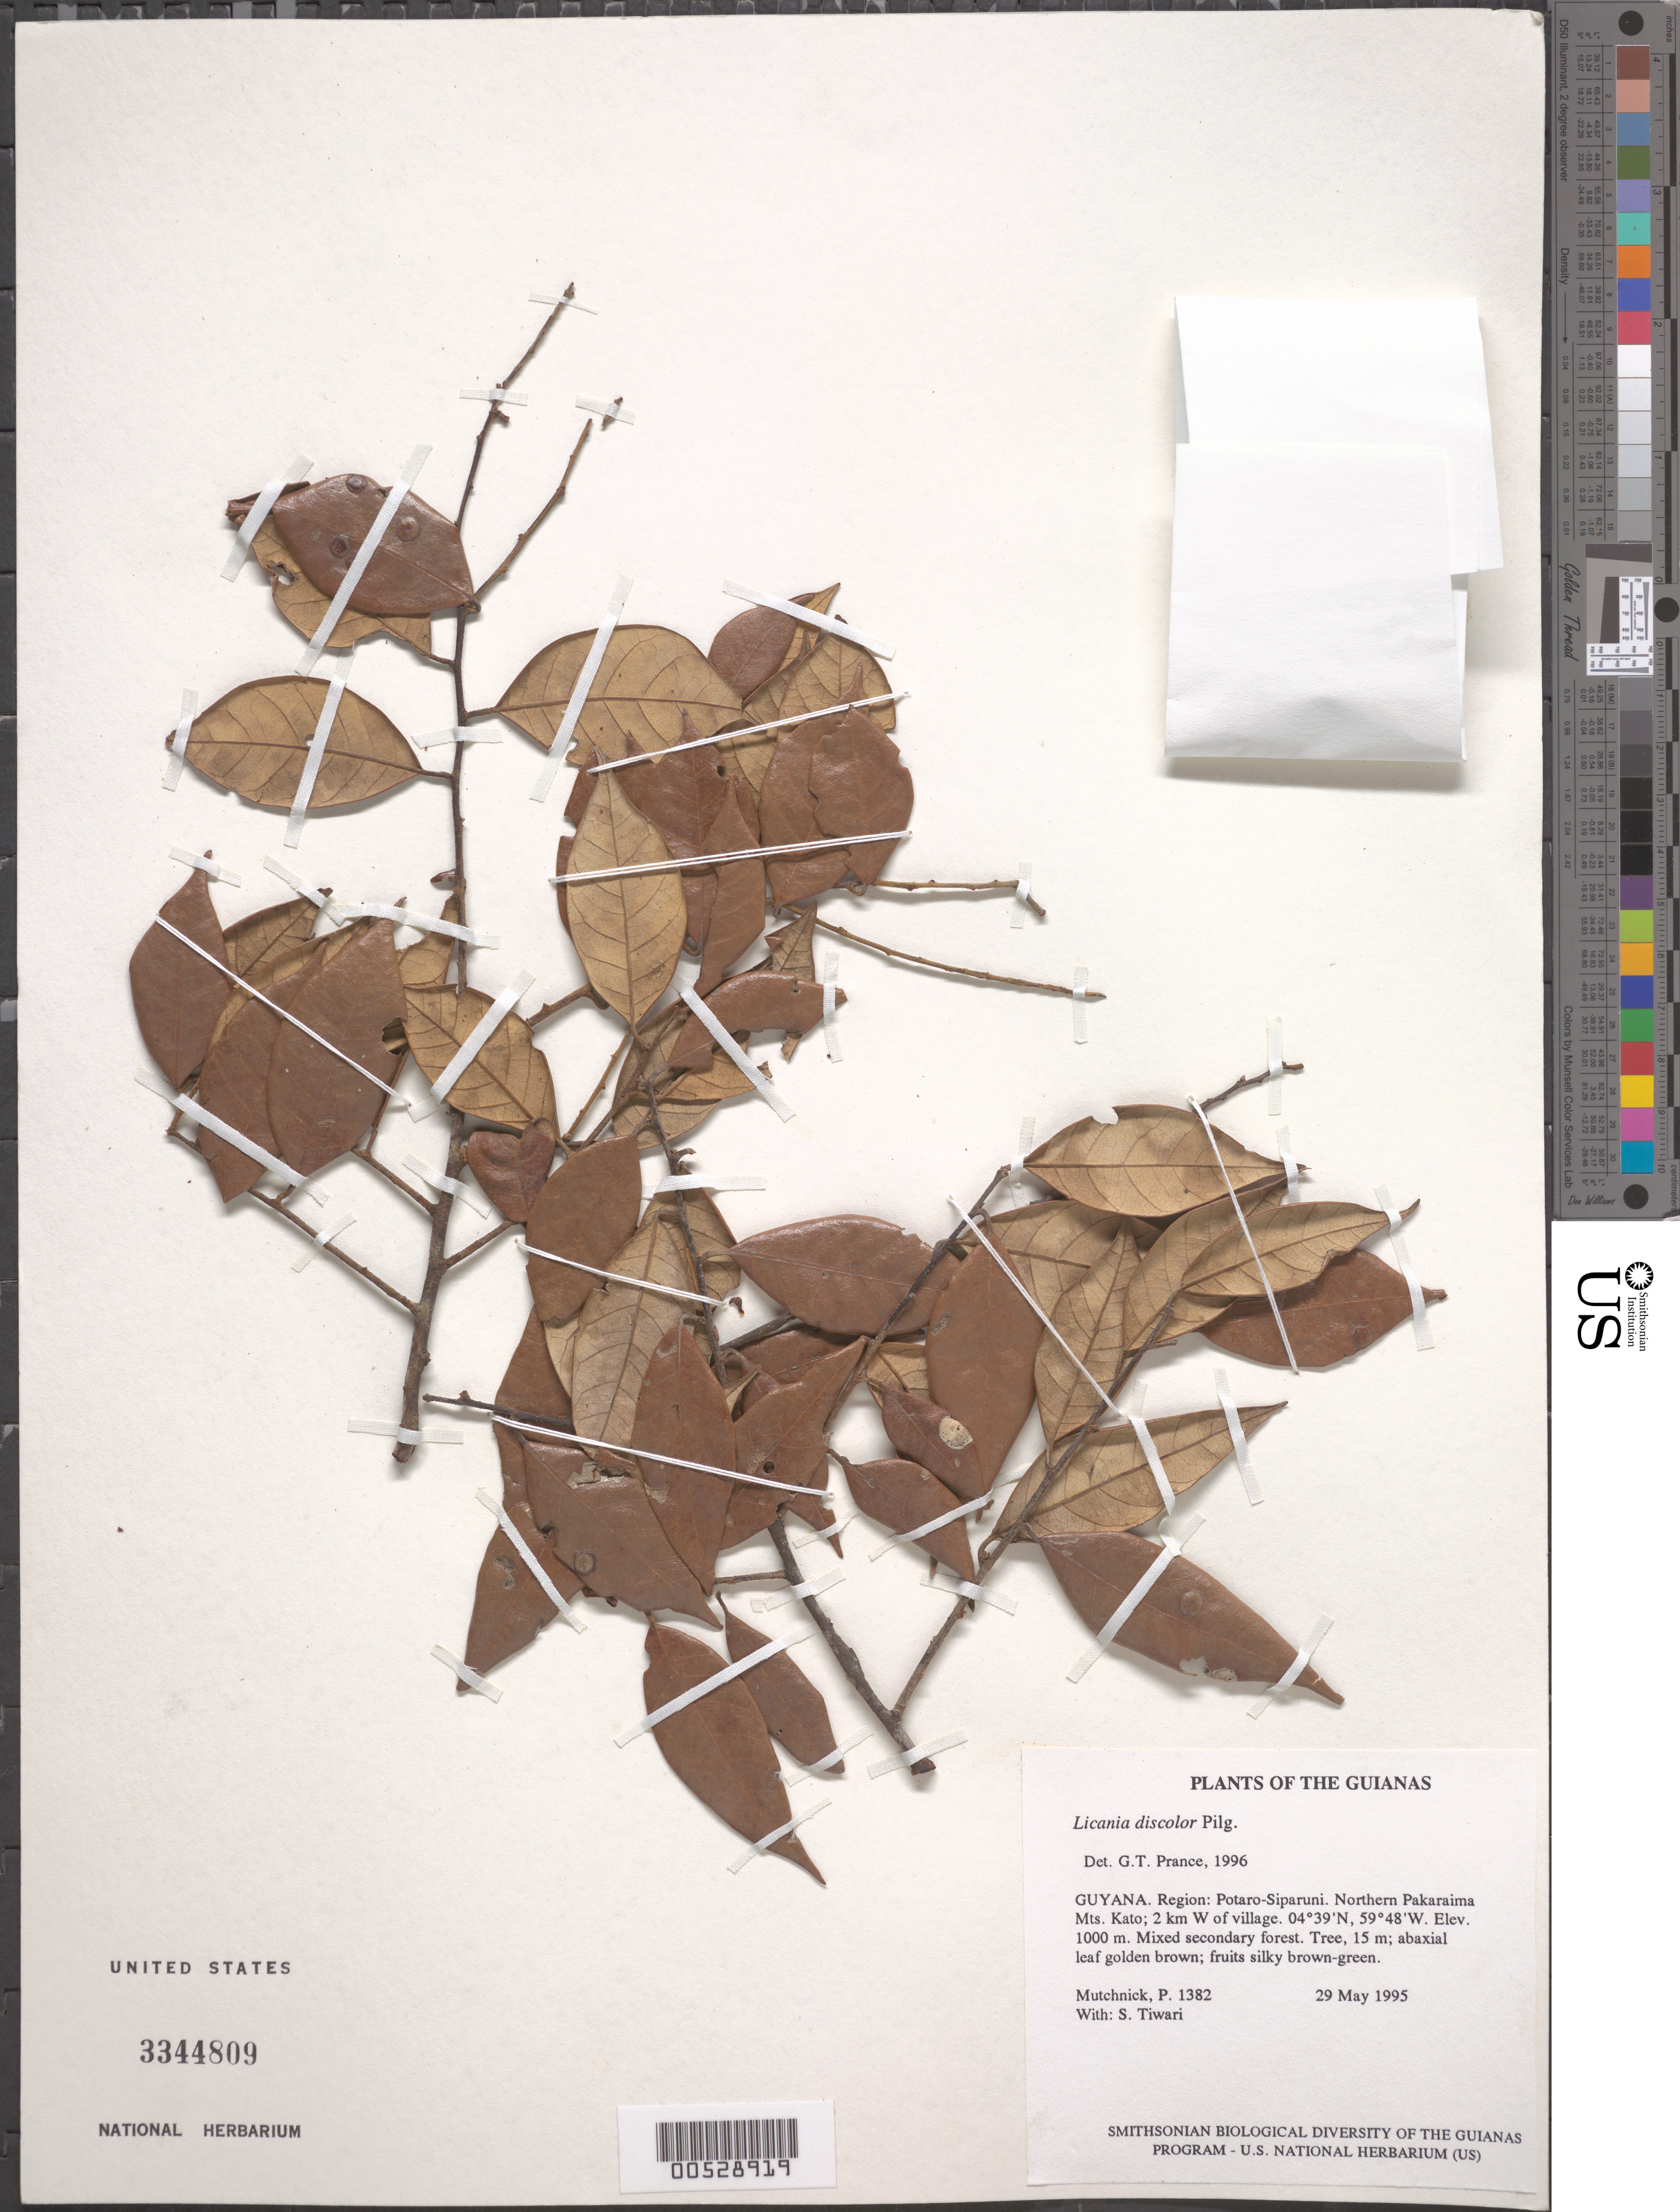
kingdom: Plantae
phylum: Tracheophyta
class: Magnoliopsida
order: Malpighiales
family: Chrysobalanaceae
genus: Licania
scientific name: Licania discolor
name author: Pilg.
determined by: Prance, G. T.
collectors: P. Mutchnick & S. Tiwari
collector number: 1382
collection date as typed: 29 May 1995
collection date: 1995-05-29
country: Guyana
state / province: Potaro-Siparuni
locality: Northern Pakaraima Mts. Kato; 2 km W of village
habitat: Mixed secondary forest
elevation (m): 1000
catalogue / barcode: US 3344809